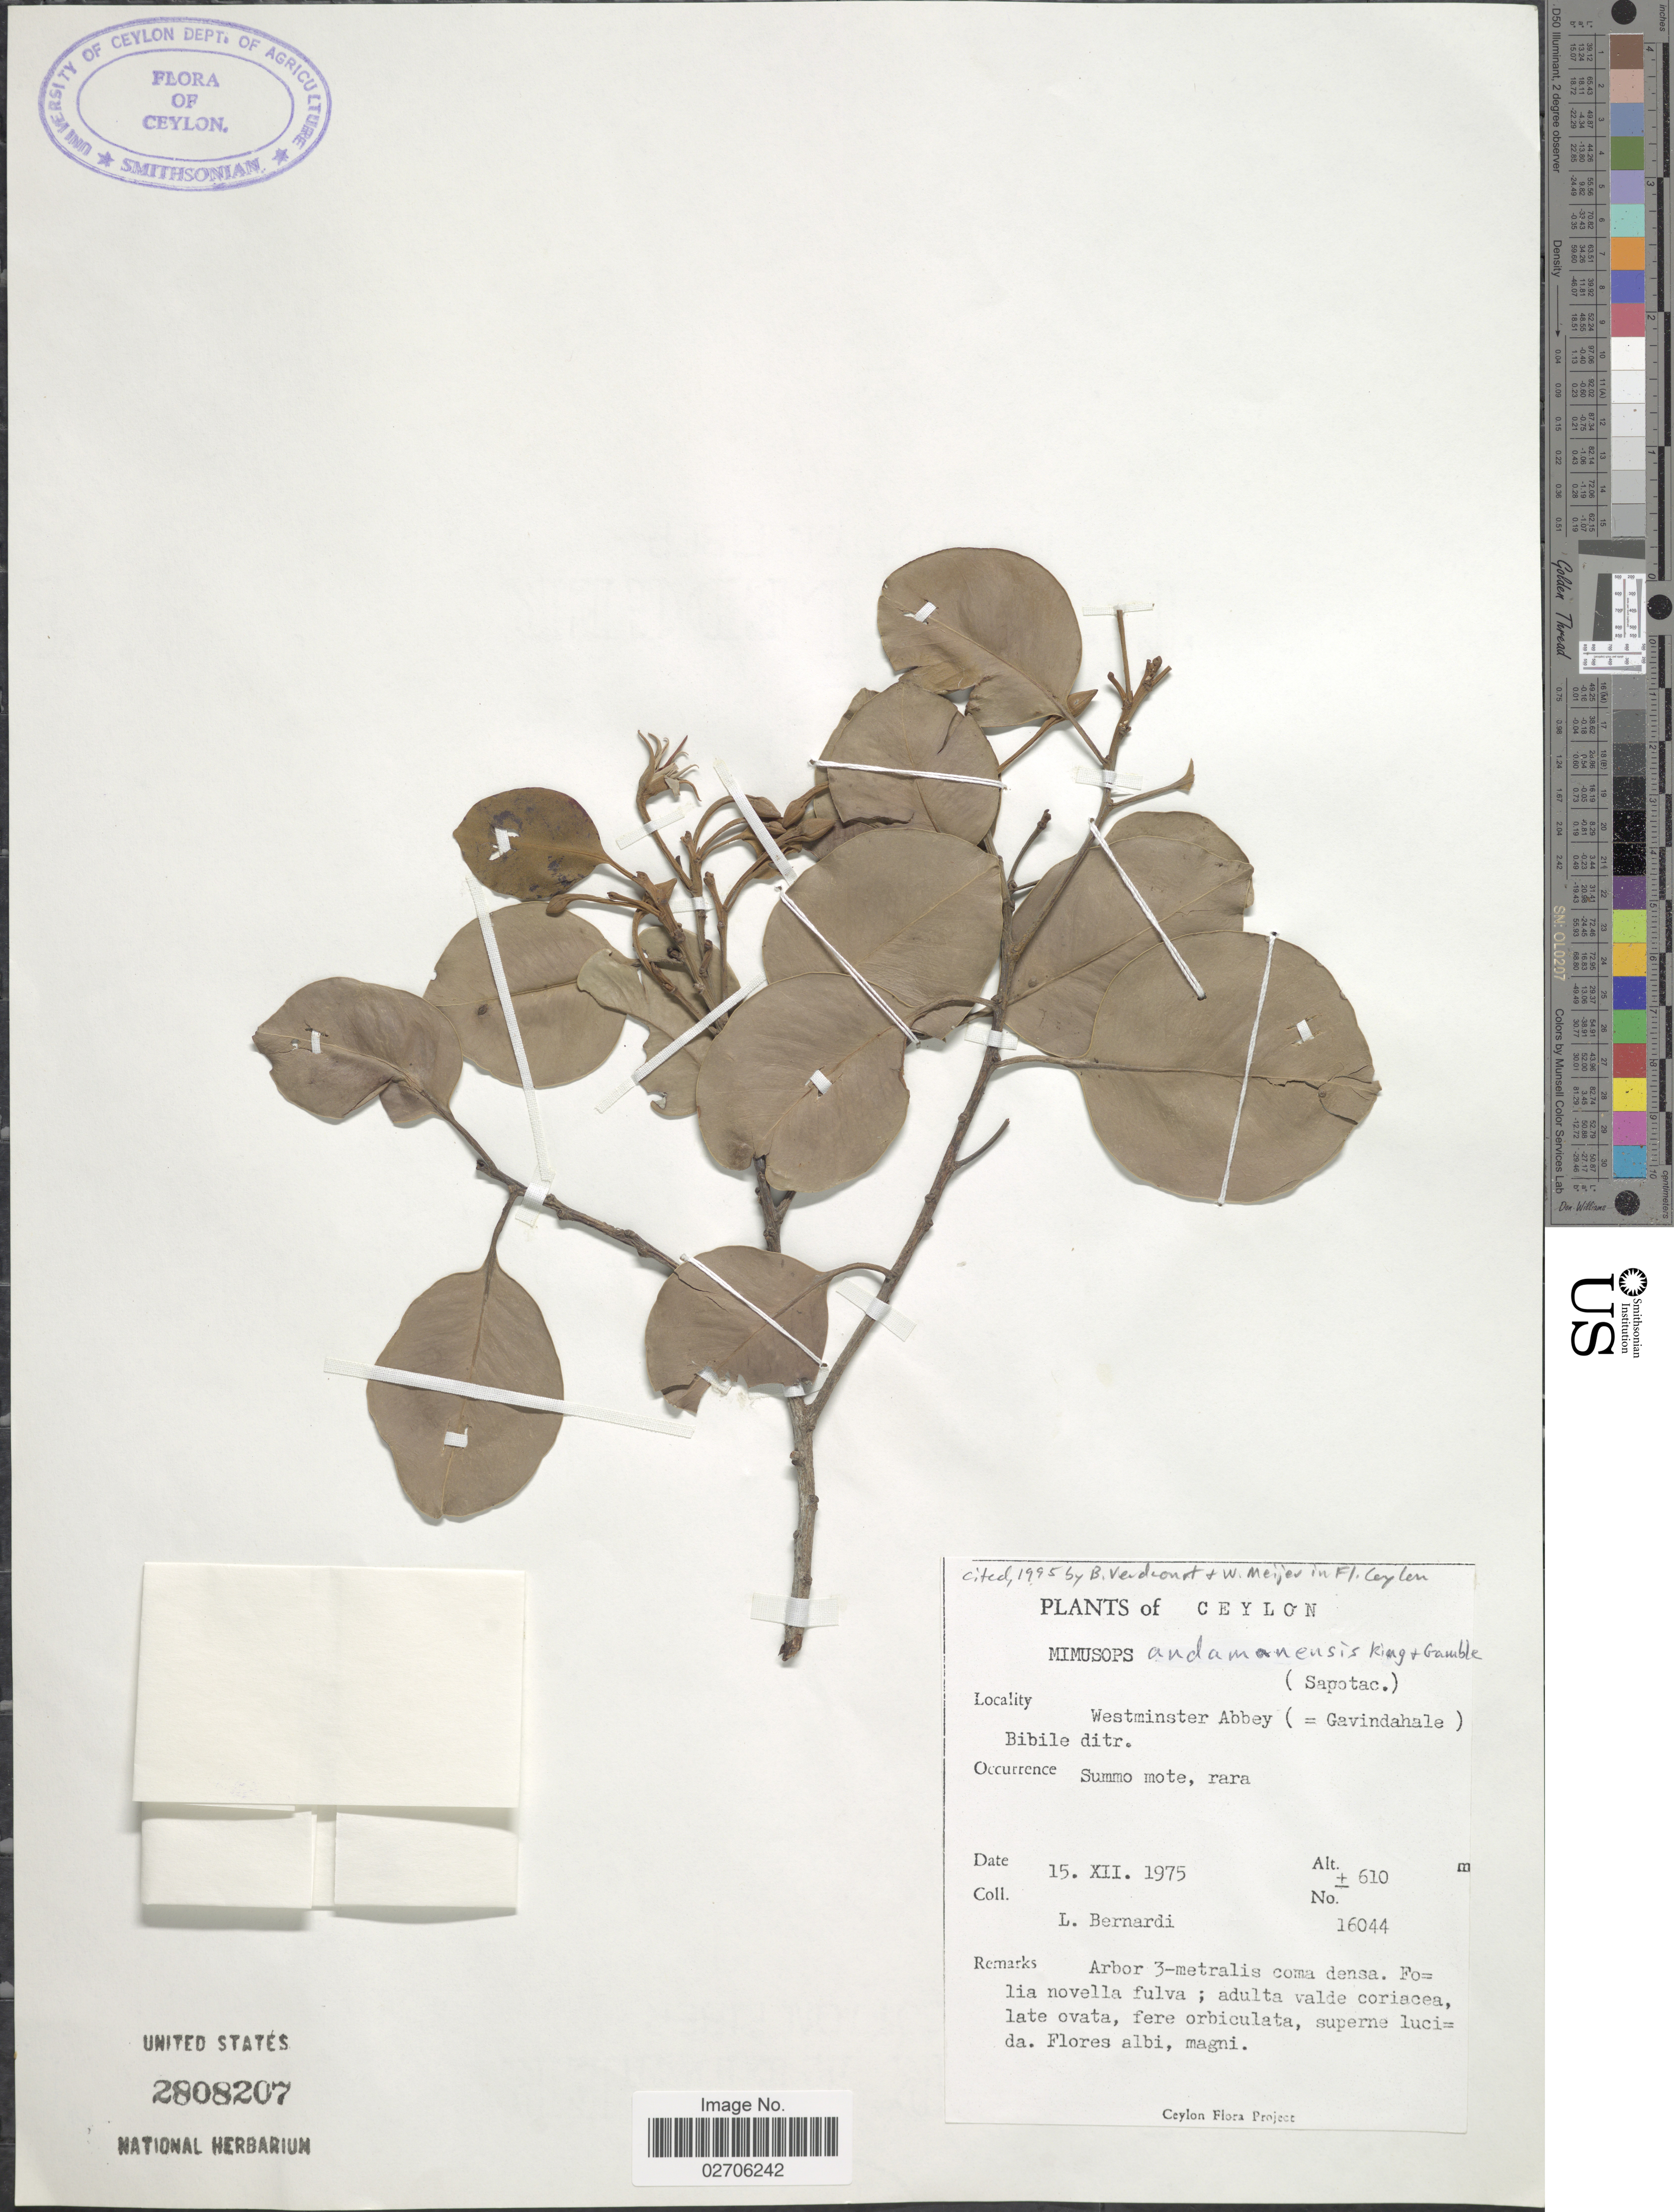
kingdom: Plantae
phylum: Tracheophyta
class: Magnoliopsida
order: Ericales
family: Sapotaceae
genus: Mimusops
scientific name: Mimusops andamanensis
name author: King & Gamble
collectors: L. Bernardi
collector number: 16044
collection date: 1975-12-15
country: Sri Lanka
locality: Ceylon. Westminster Abbey (= Gavindahale) Bibile ditr.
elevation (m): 610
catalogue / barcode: US 2808207